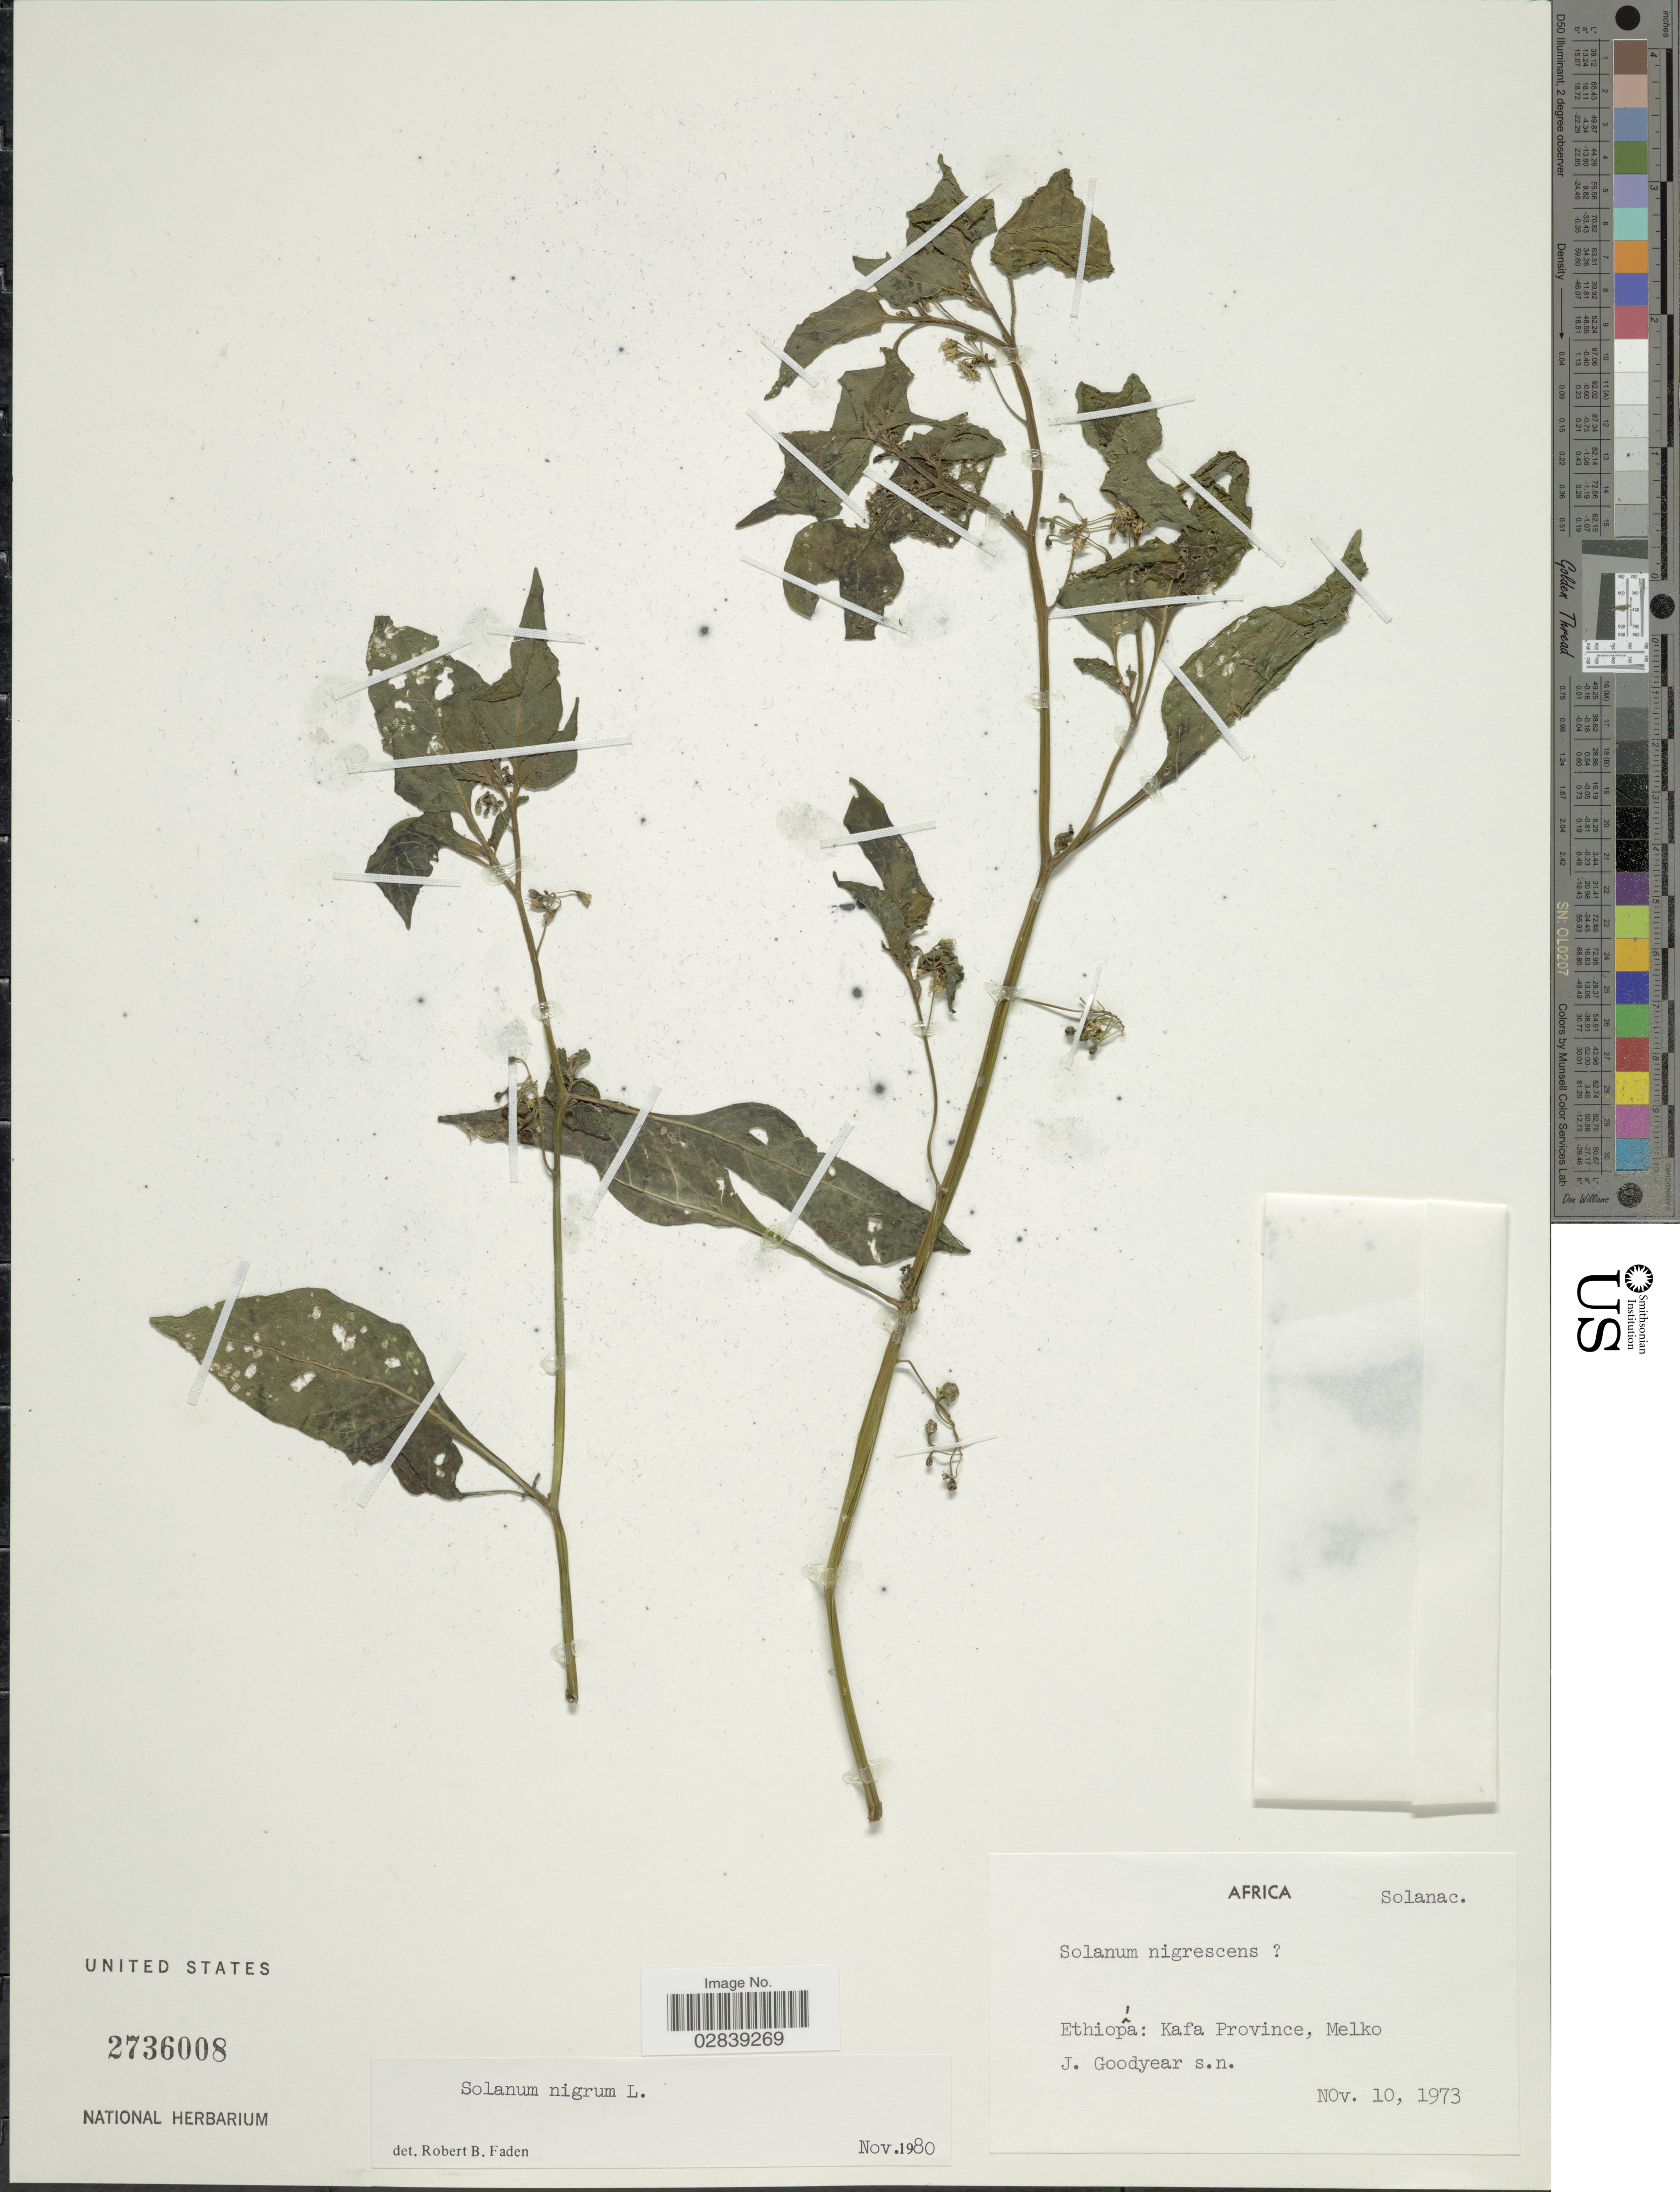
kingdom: Plantae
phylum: Tracheophyta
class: Magnoliopsida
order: Solanales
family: Solanaceae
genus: Solanum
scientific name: Solanum nigrum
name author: L.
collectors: J. Goodyear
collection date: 1973-11-10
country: Ethiopia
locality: Kafa Province, Melko.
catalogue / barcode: US 2736008